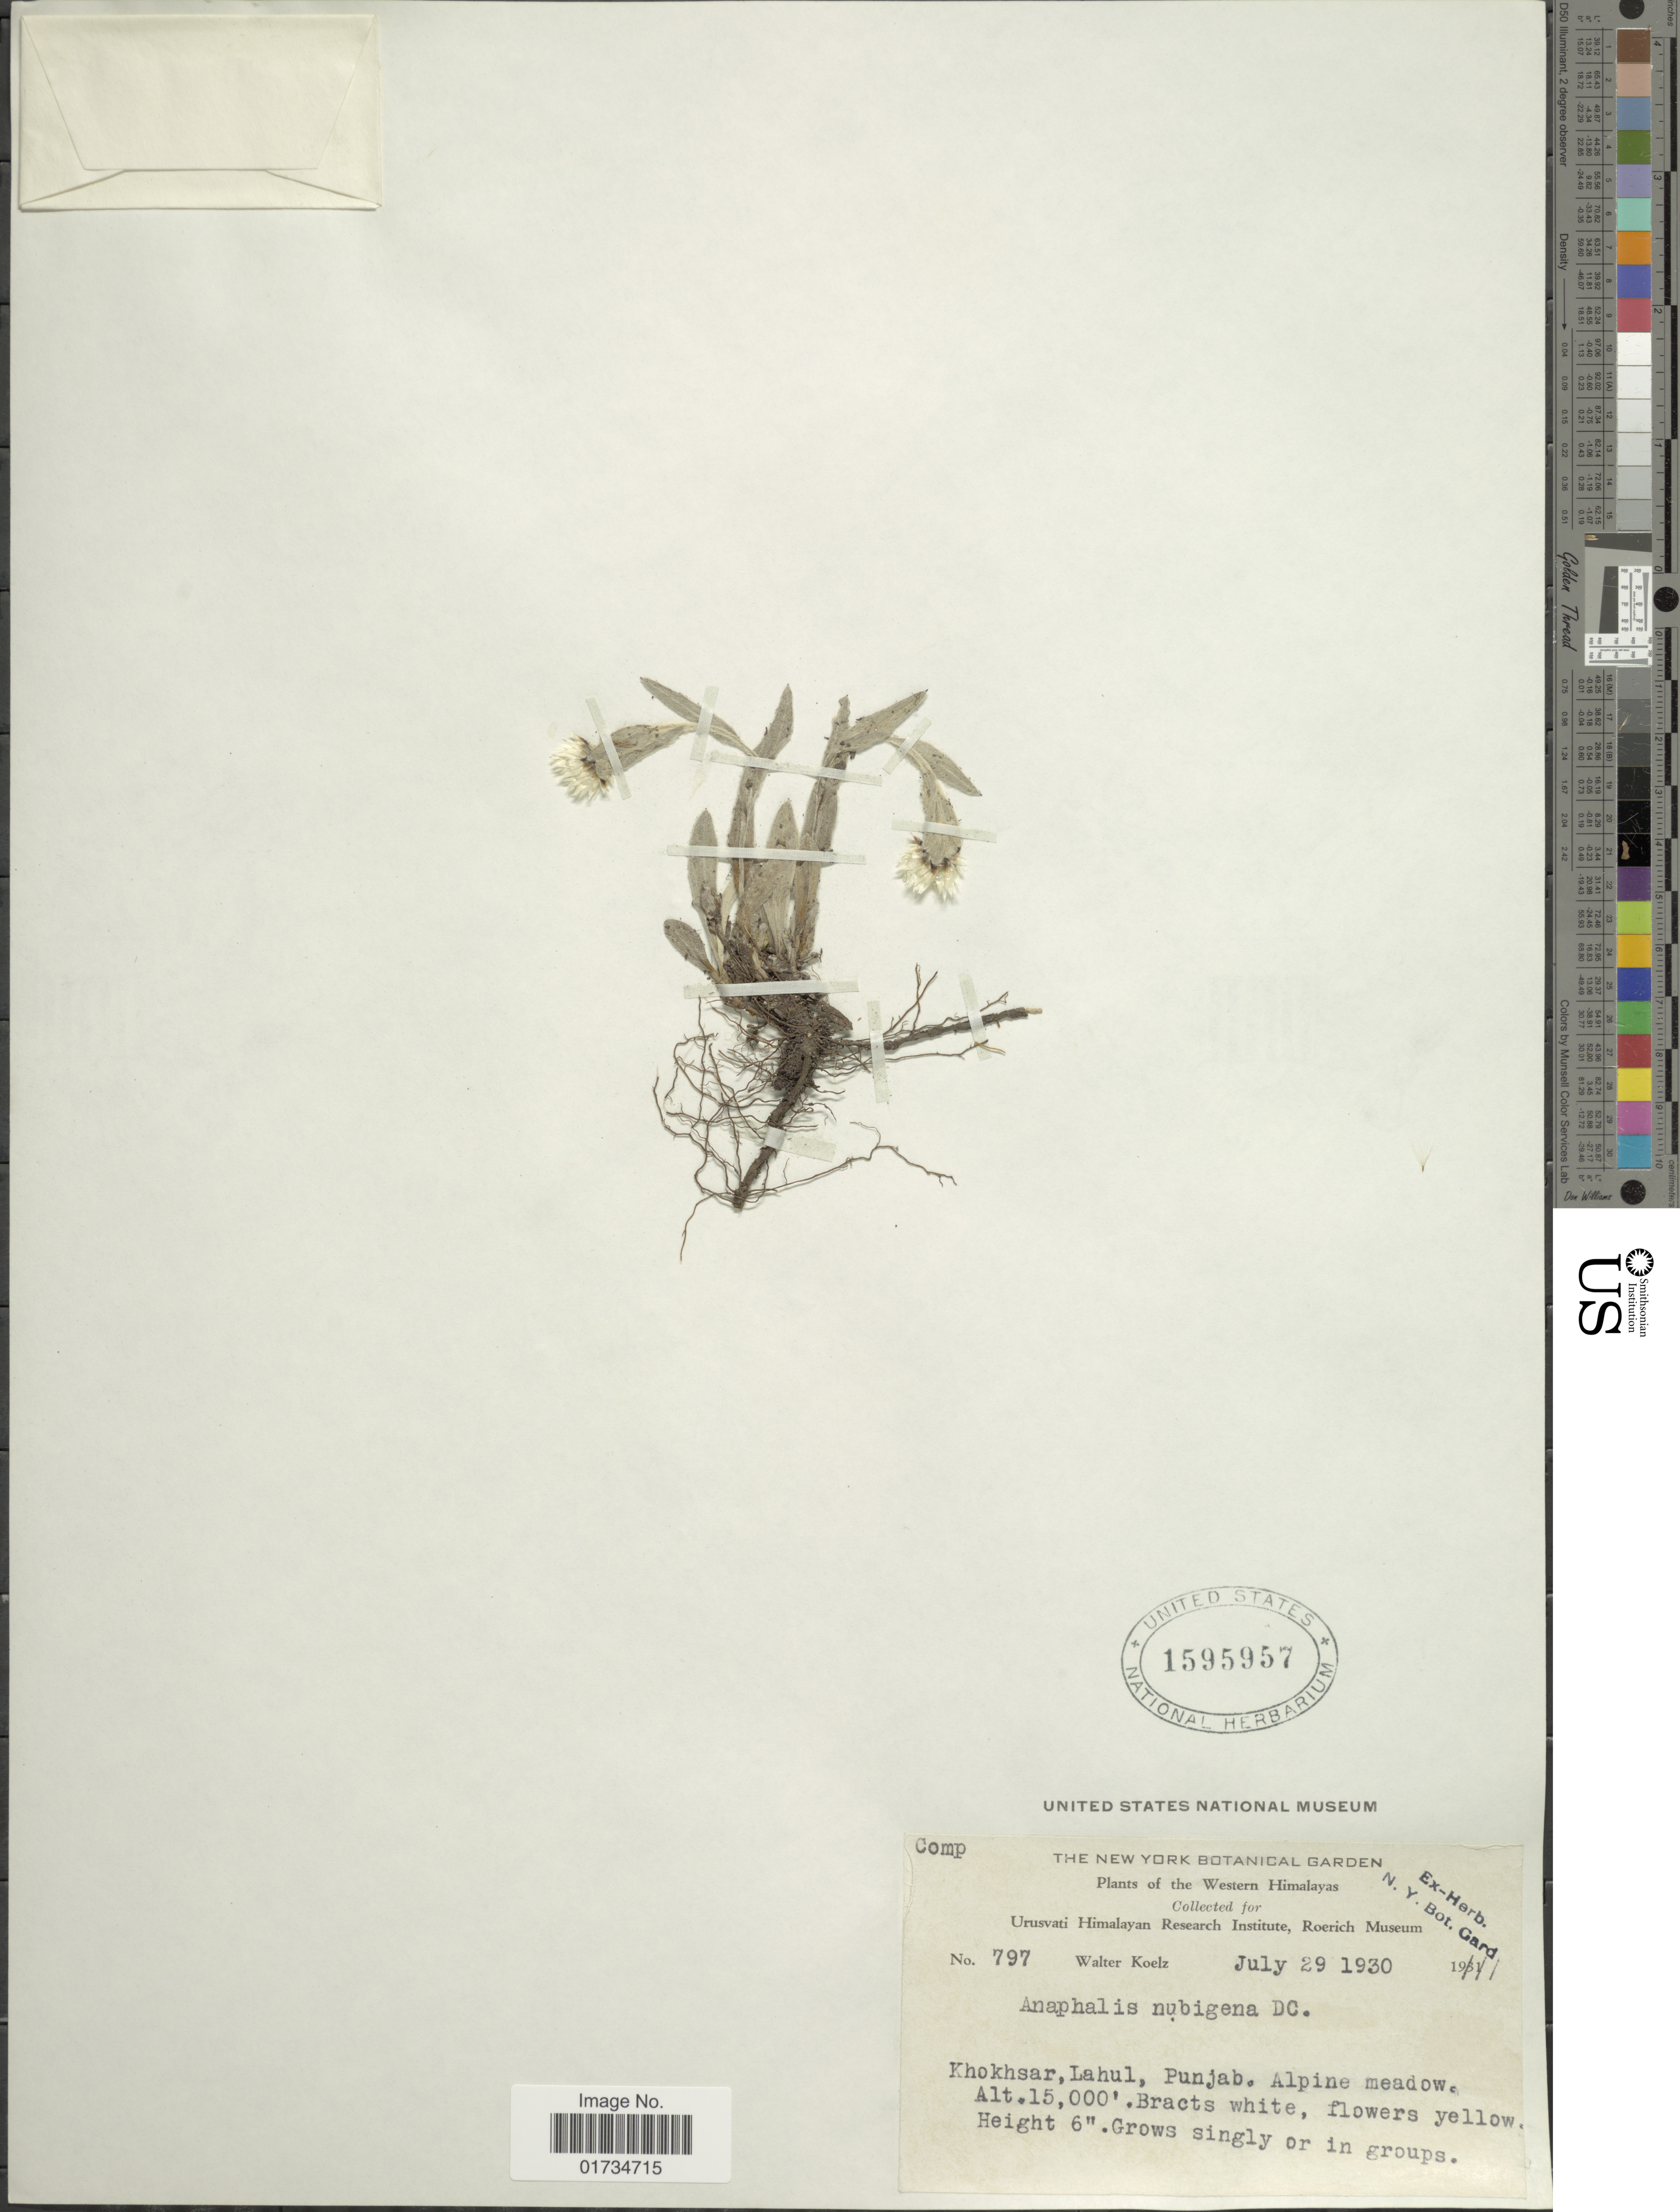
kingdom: Plantae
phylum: Tracheophyta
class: Magnoliopsida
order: Asterales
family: Asteraceae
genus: Anaphalis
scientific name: Anaphalis nubigena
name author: DC.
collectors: W. N. Koelz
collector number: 797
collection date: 1930-07-29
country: India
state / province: Punjab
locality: Western himalayas. Khokhsar, Lahul, Punjab. Alpine meadow.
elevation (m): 4572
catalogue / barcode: US 1595957